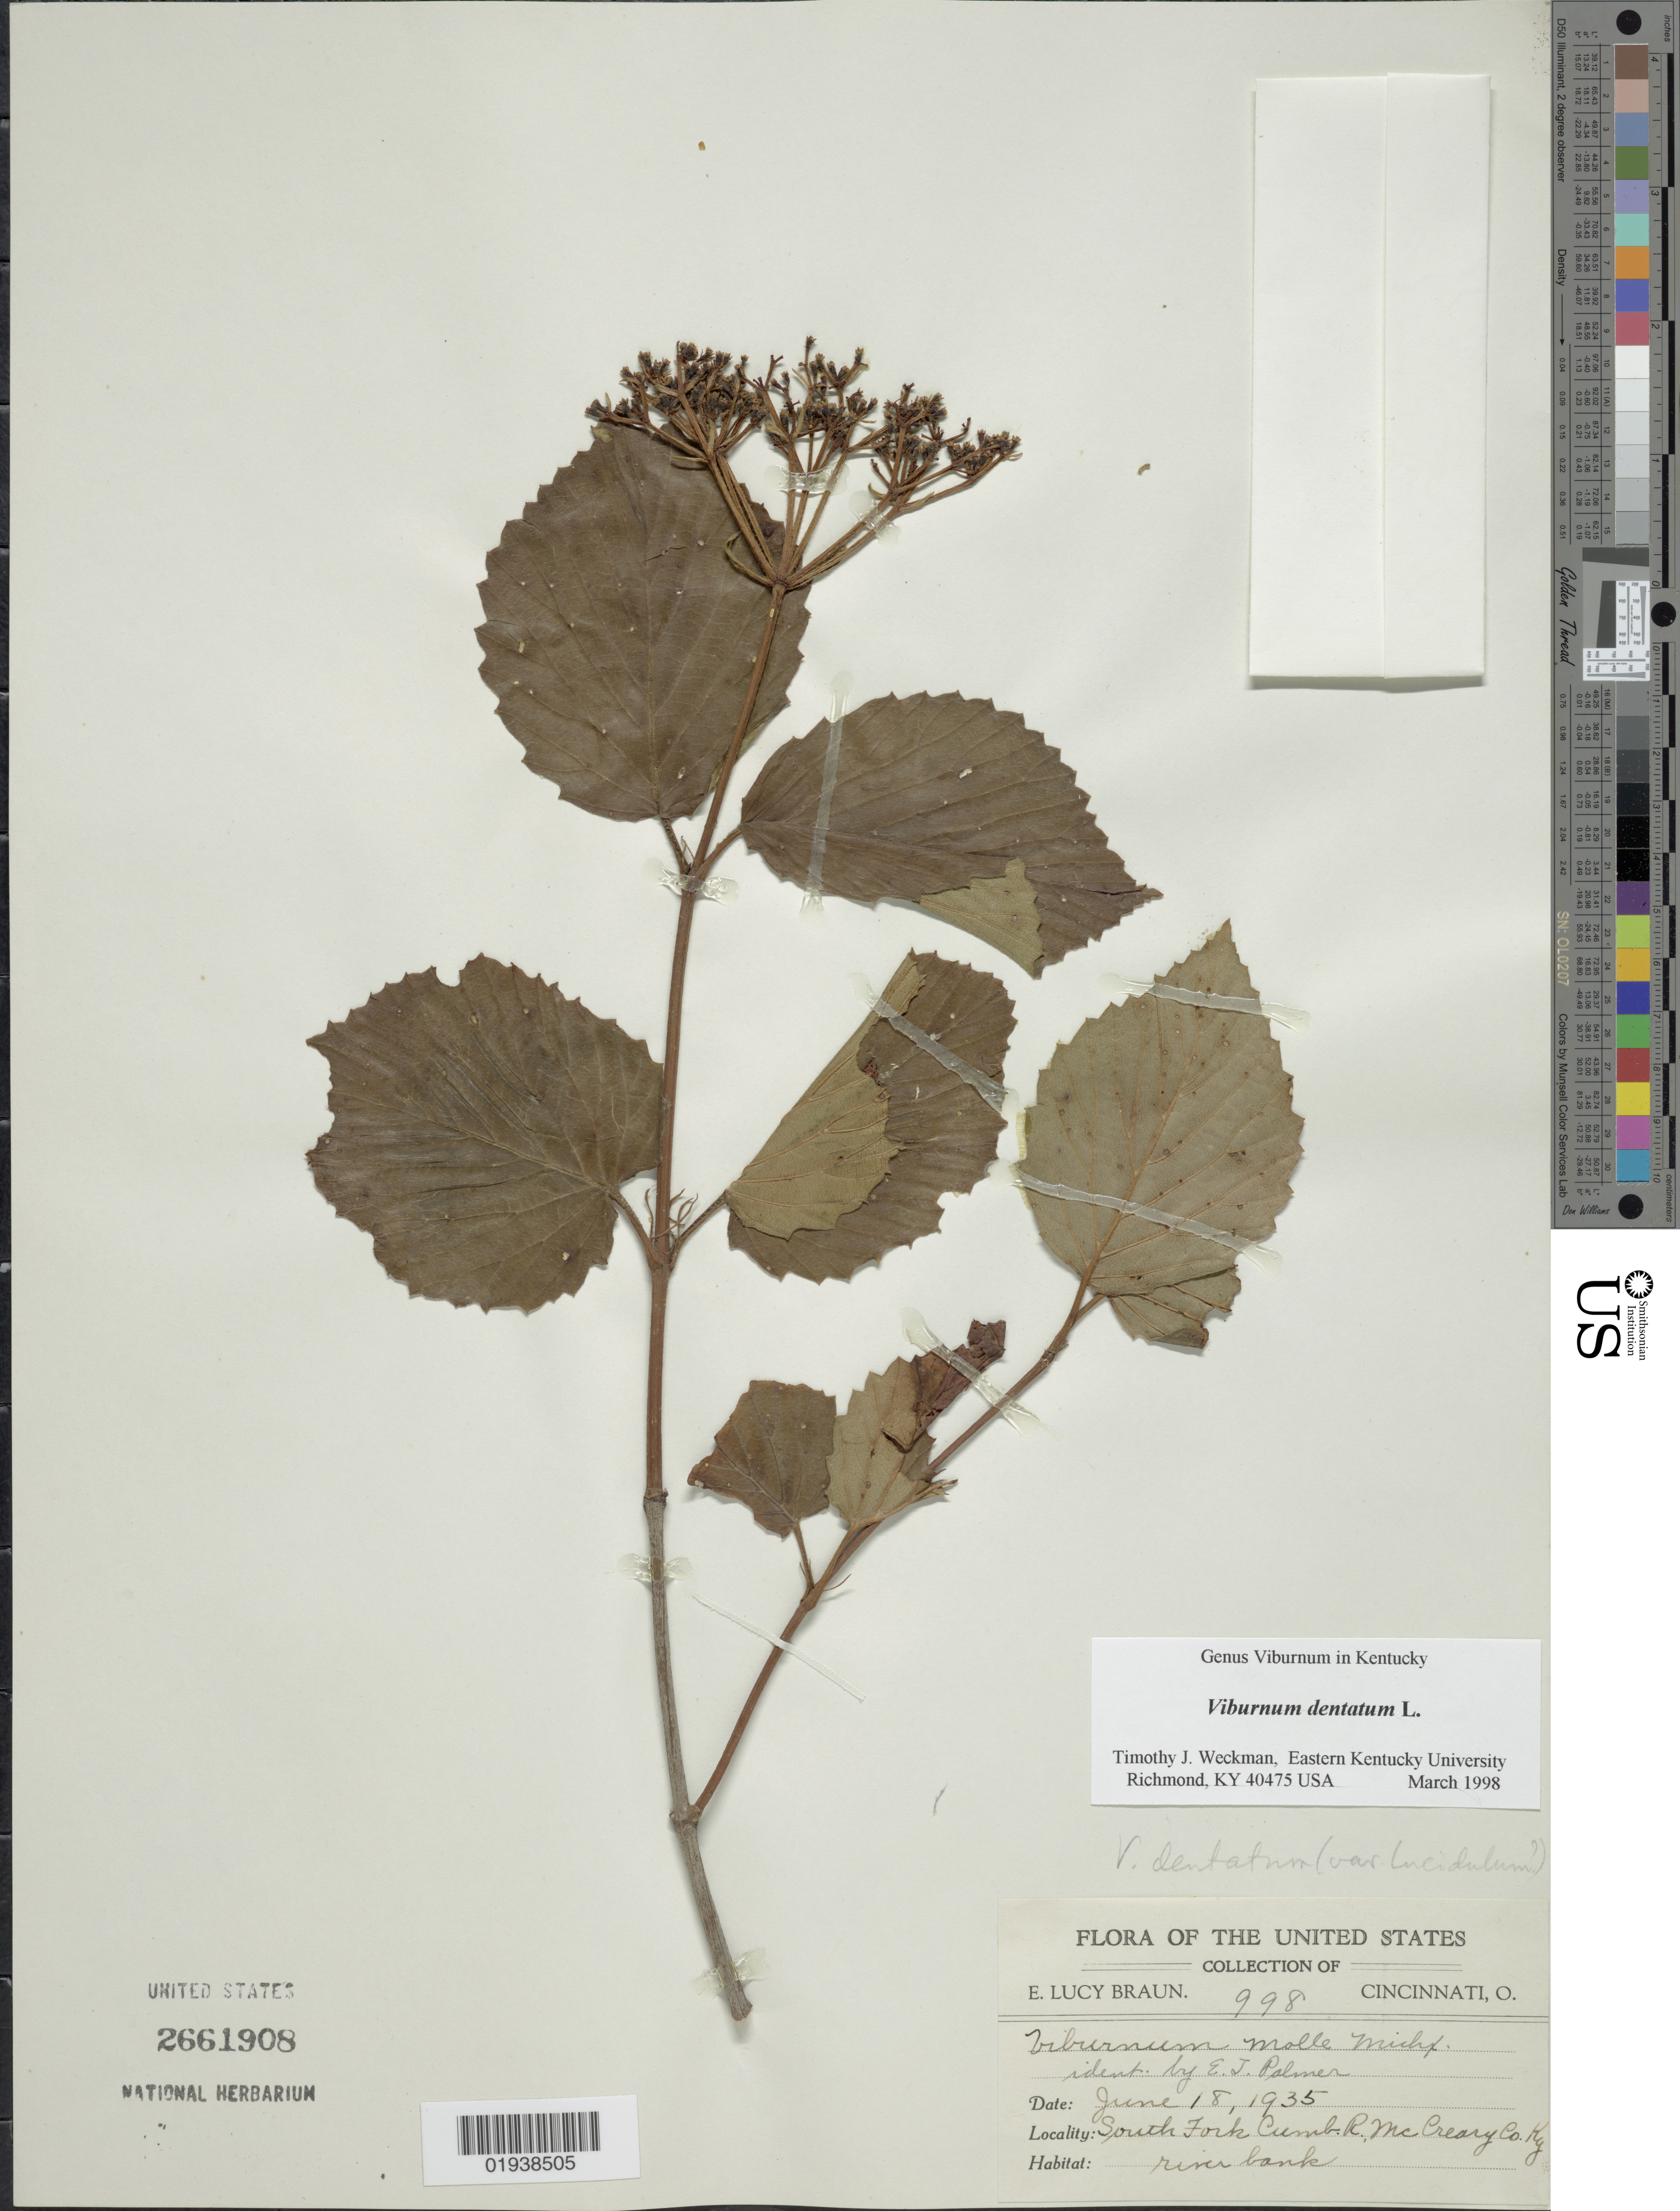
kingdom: Plantae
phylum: Tracheophyta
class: Magnoliopsida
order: Dipsacales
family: Viburnaceae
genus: Viburnum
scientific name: Viburnum dentatum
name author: L.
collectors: E. L. Braun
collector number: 998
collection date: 1935-06-18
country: United States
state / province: Kentucky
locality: South Fork Cumb.R., McCreary Co., Ky.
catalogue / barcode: US 2661908